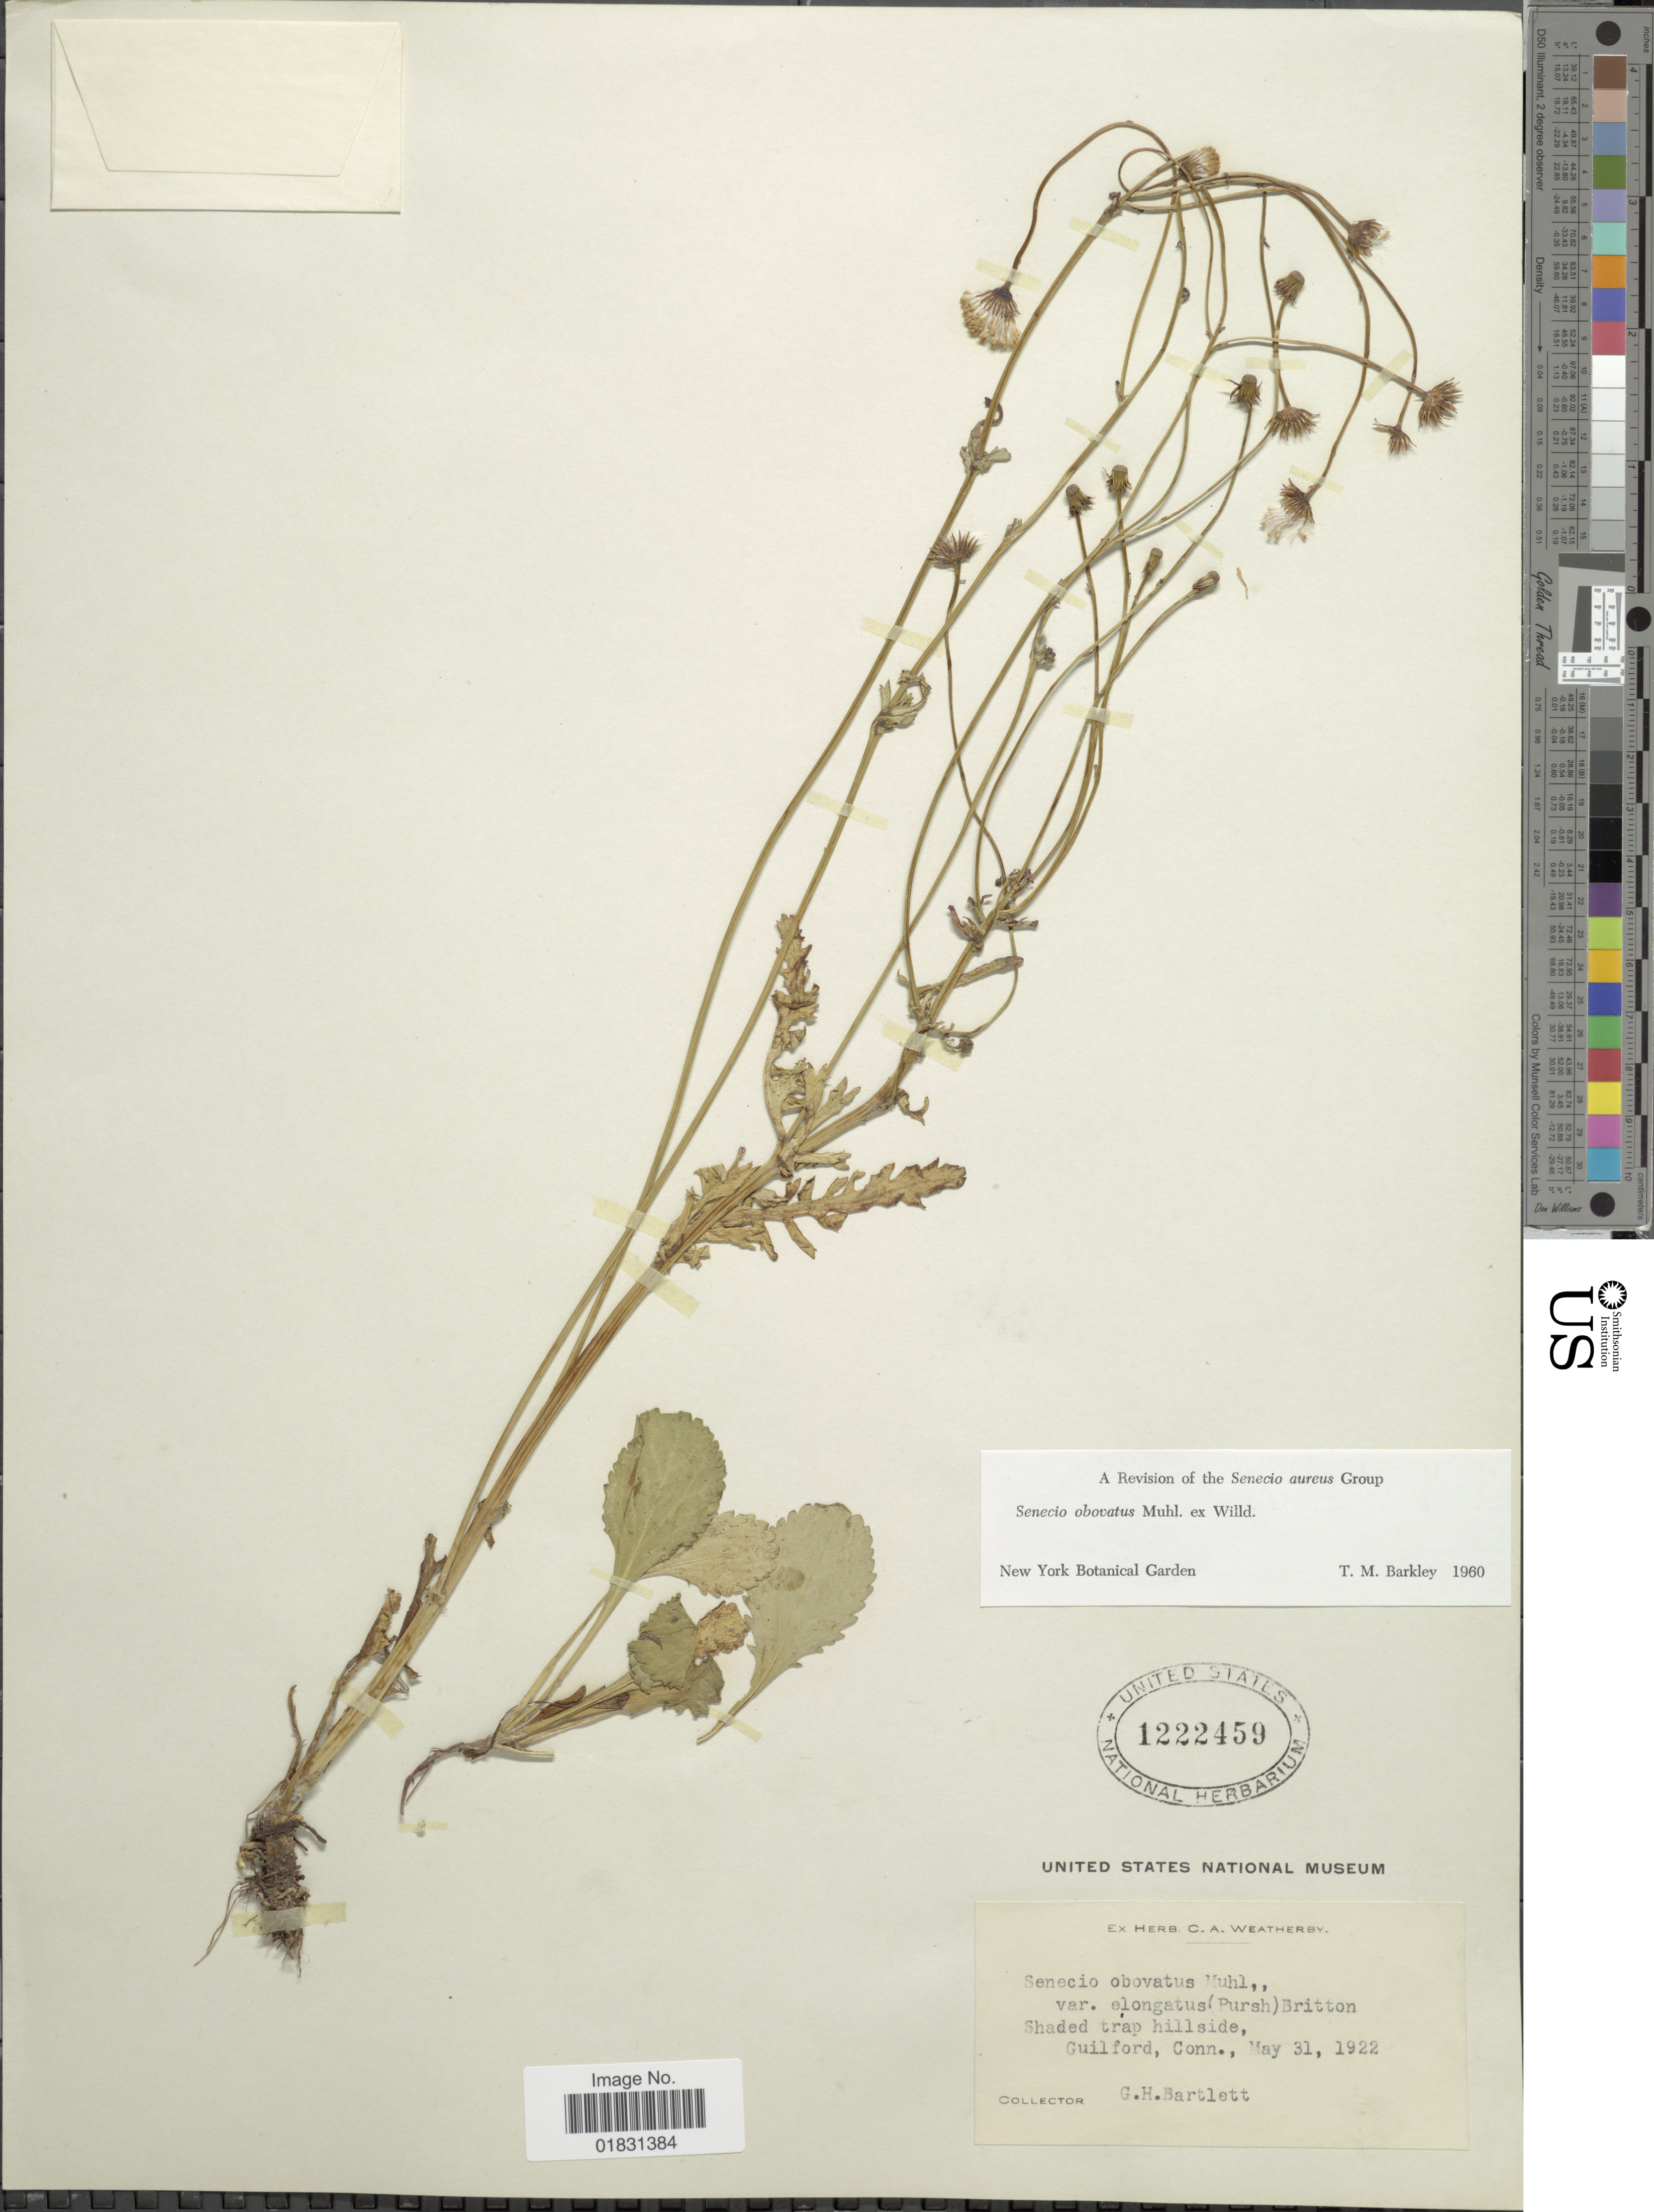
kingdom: Plantae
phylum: Tracheophyta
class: Magnoliopsida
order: Asterales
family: Asteraceae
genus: Packera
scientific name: Packera obovata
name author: (Muhl. ex Willd.) W.A. Weber & Á. Löve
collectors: H. H. Bartlett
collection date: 1922-05-31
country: United States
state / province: Connecticut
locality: Shaded trap hillside, Guilford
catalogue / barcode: US 1222459